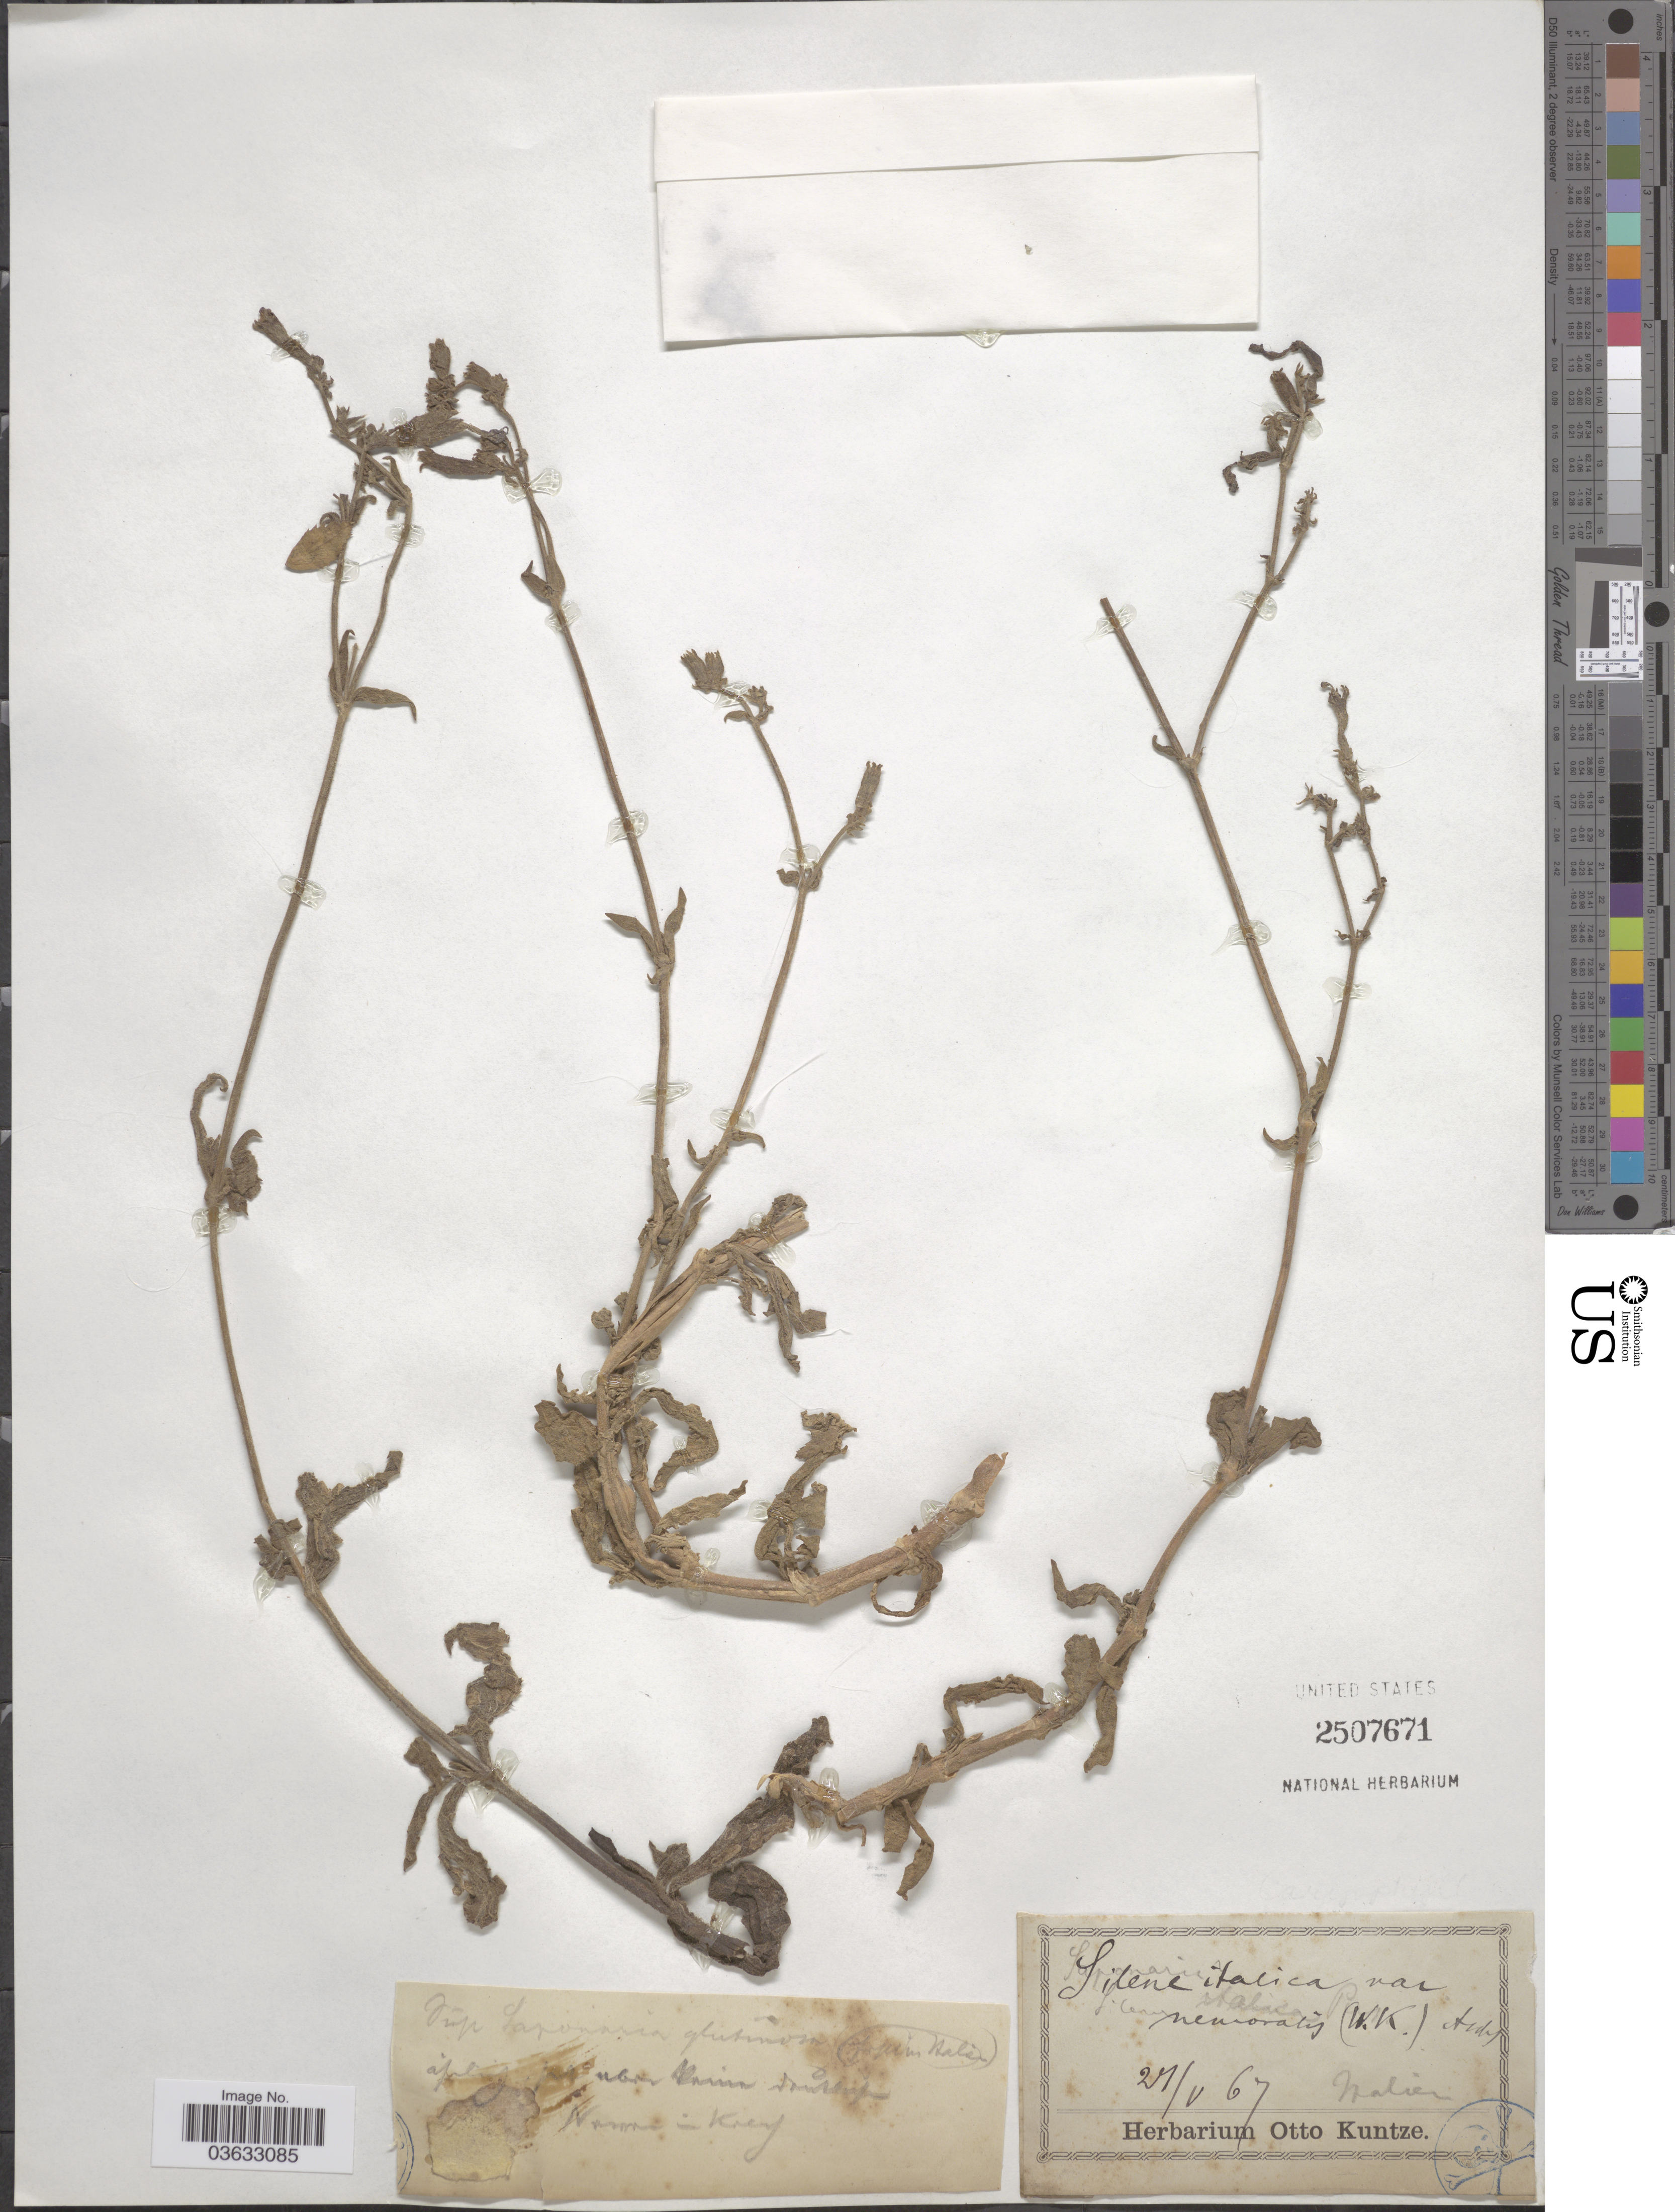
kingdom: Plantae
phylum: Tracheophyta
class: Magnoliopsida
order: Caryophyllales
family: Caryophyllaceae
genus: Silene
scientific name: Silene italica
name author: (L.) Pers.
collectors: ex herb. Otto Kuntze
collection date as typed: Transcribed d/m/y: 27/5/67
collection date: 1867-05-27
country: Italy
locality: Italien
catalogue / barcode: US 2507671